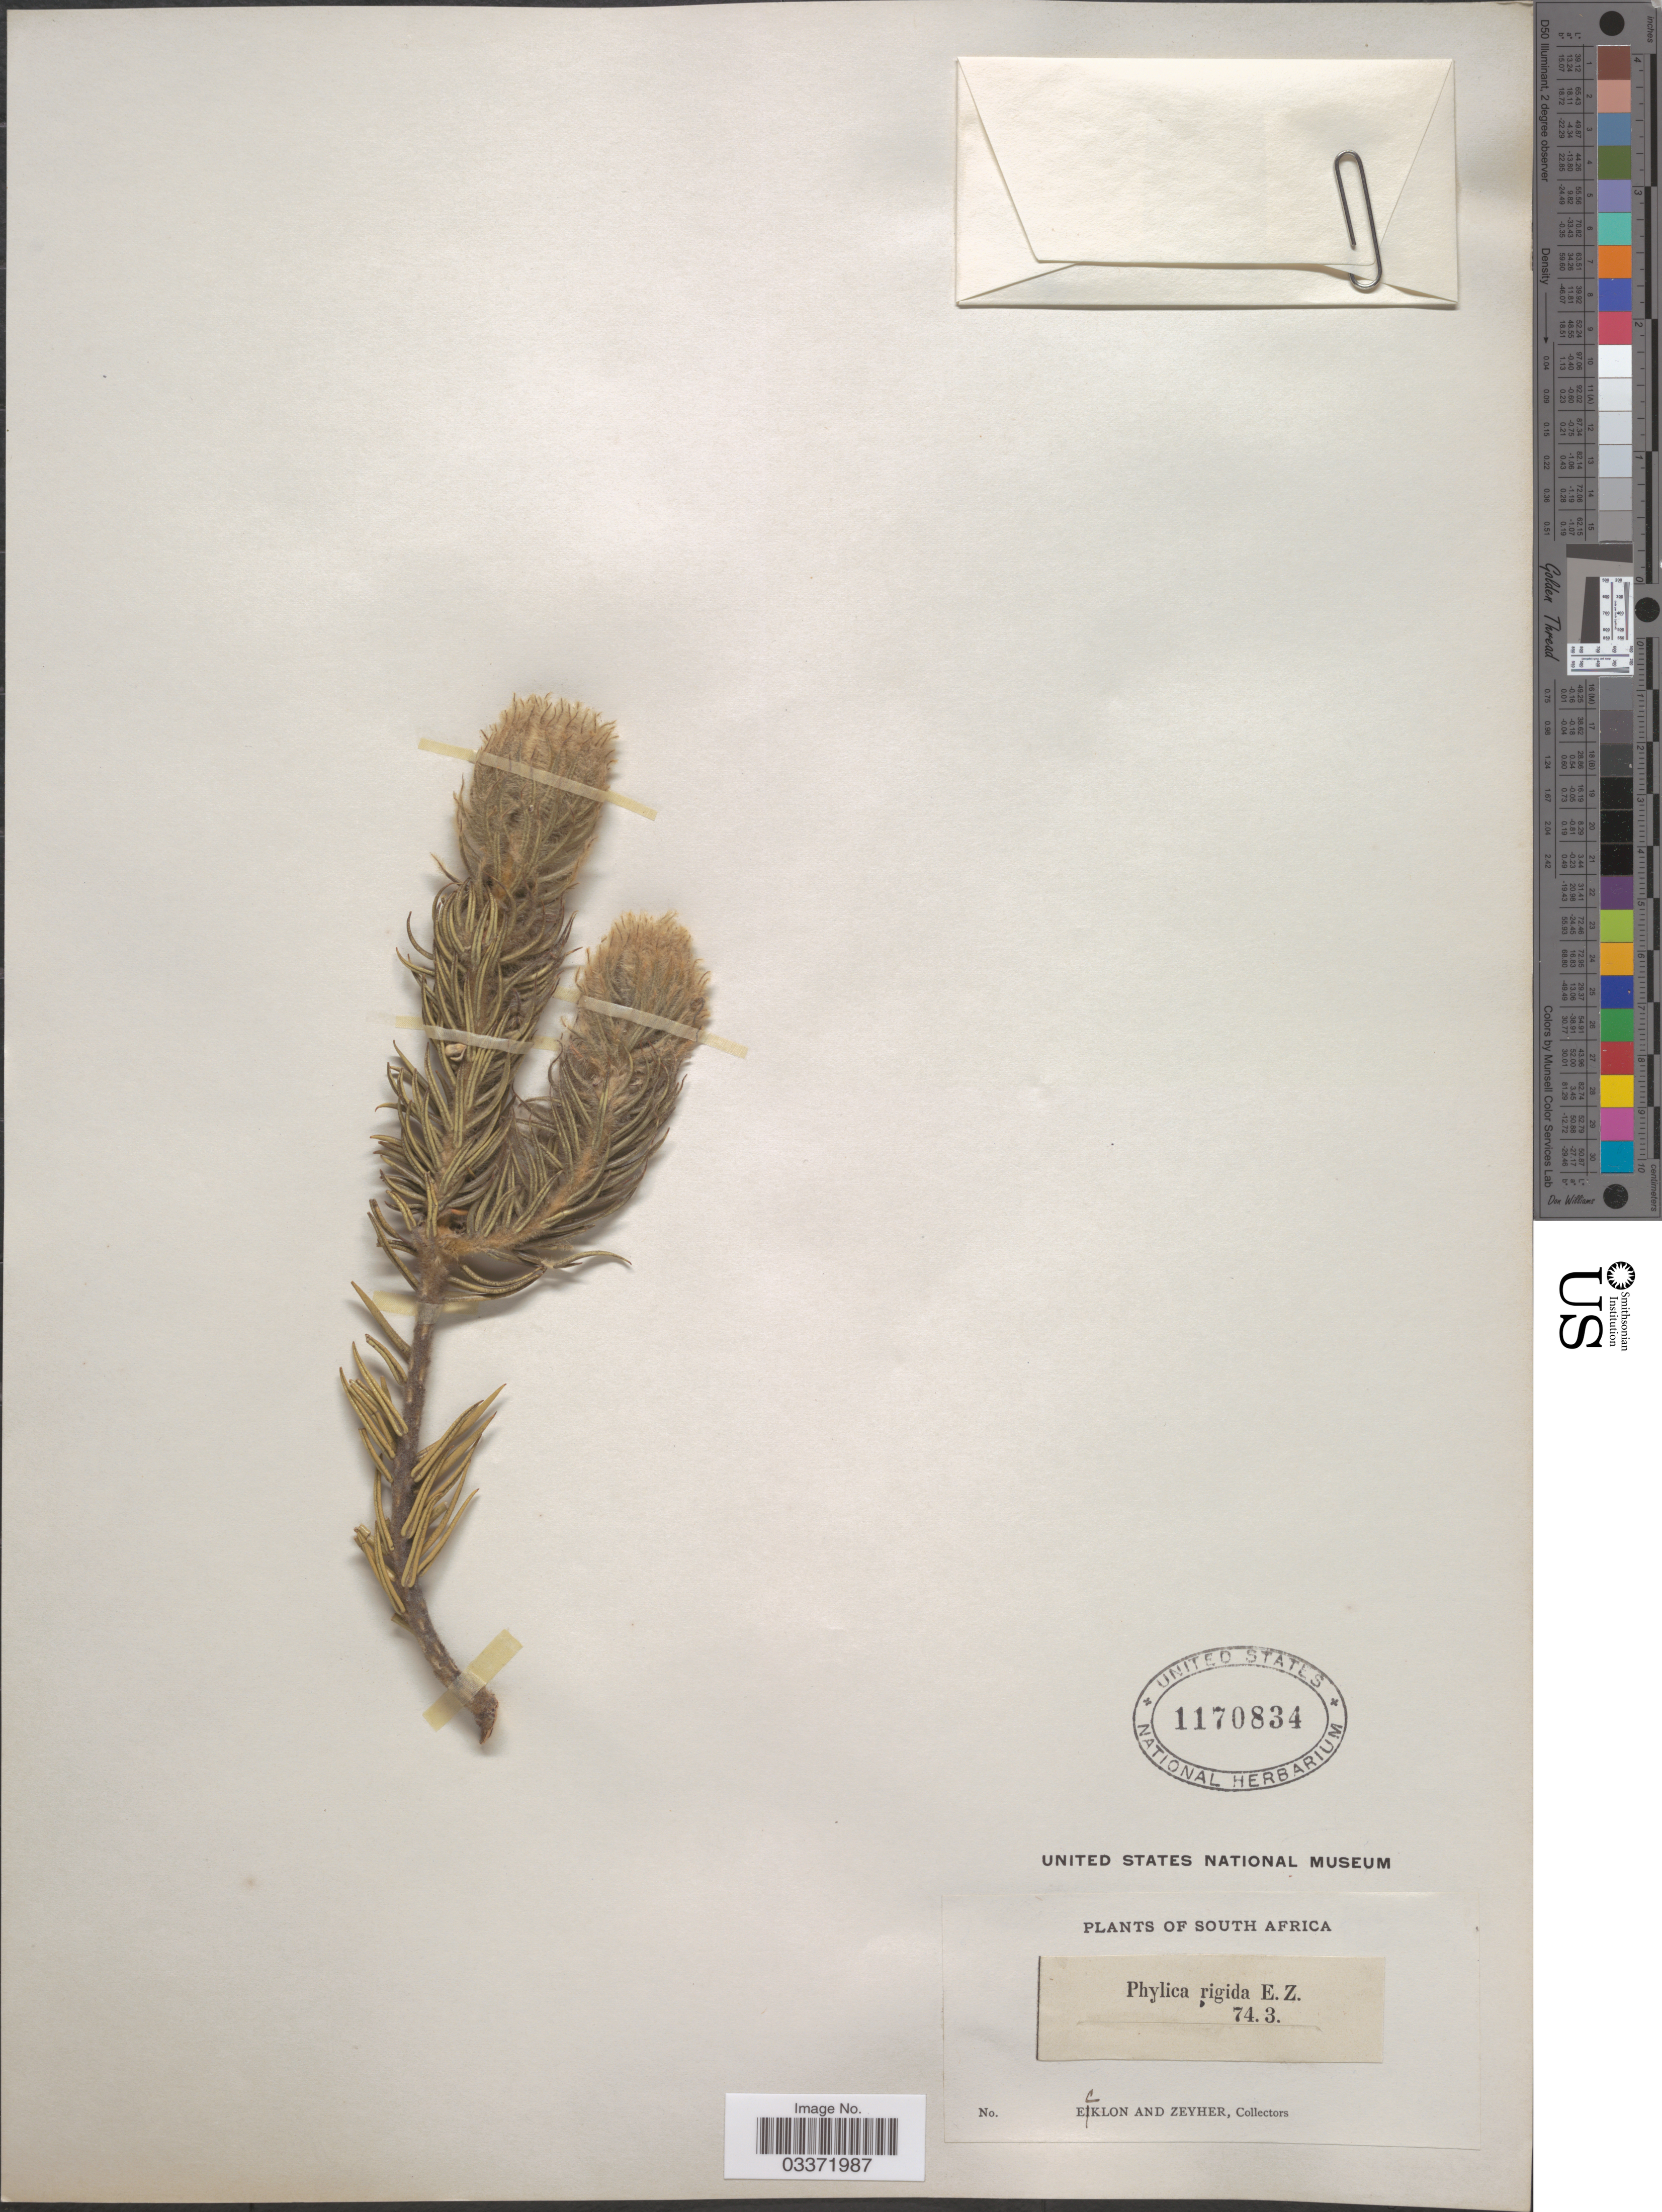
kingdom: Plantae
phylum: Tracheophyta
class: Magnoliopsida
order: Rosales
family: Rhamnaceae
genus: Phylica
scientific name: Phylica rigida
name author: Eckl. & Zeyh.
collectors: -. Ecklon & -. Zeyher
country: South Africa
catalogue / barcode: US 1170834